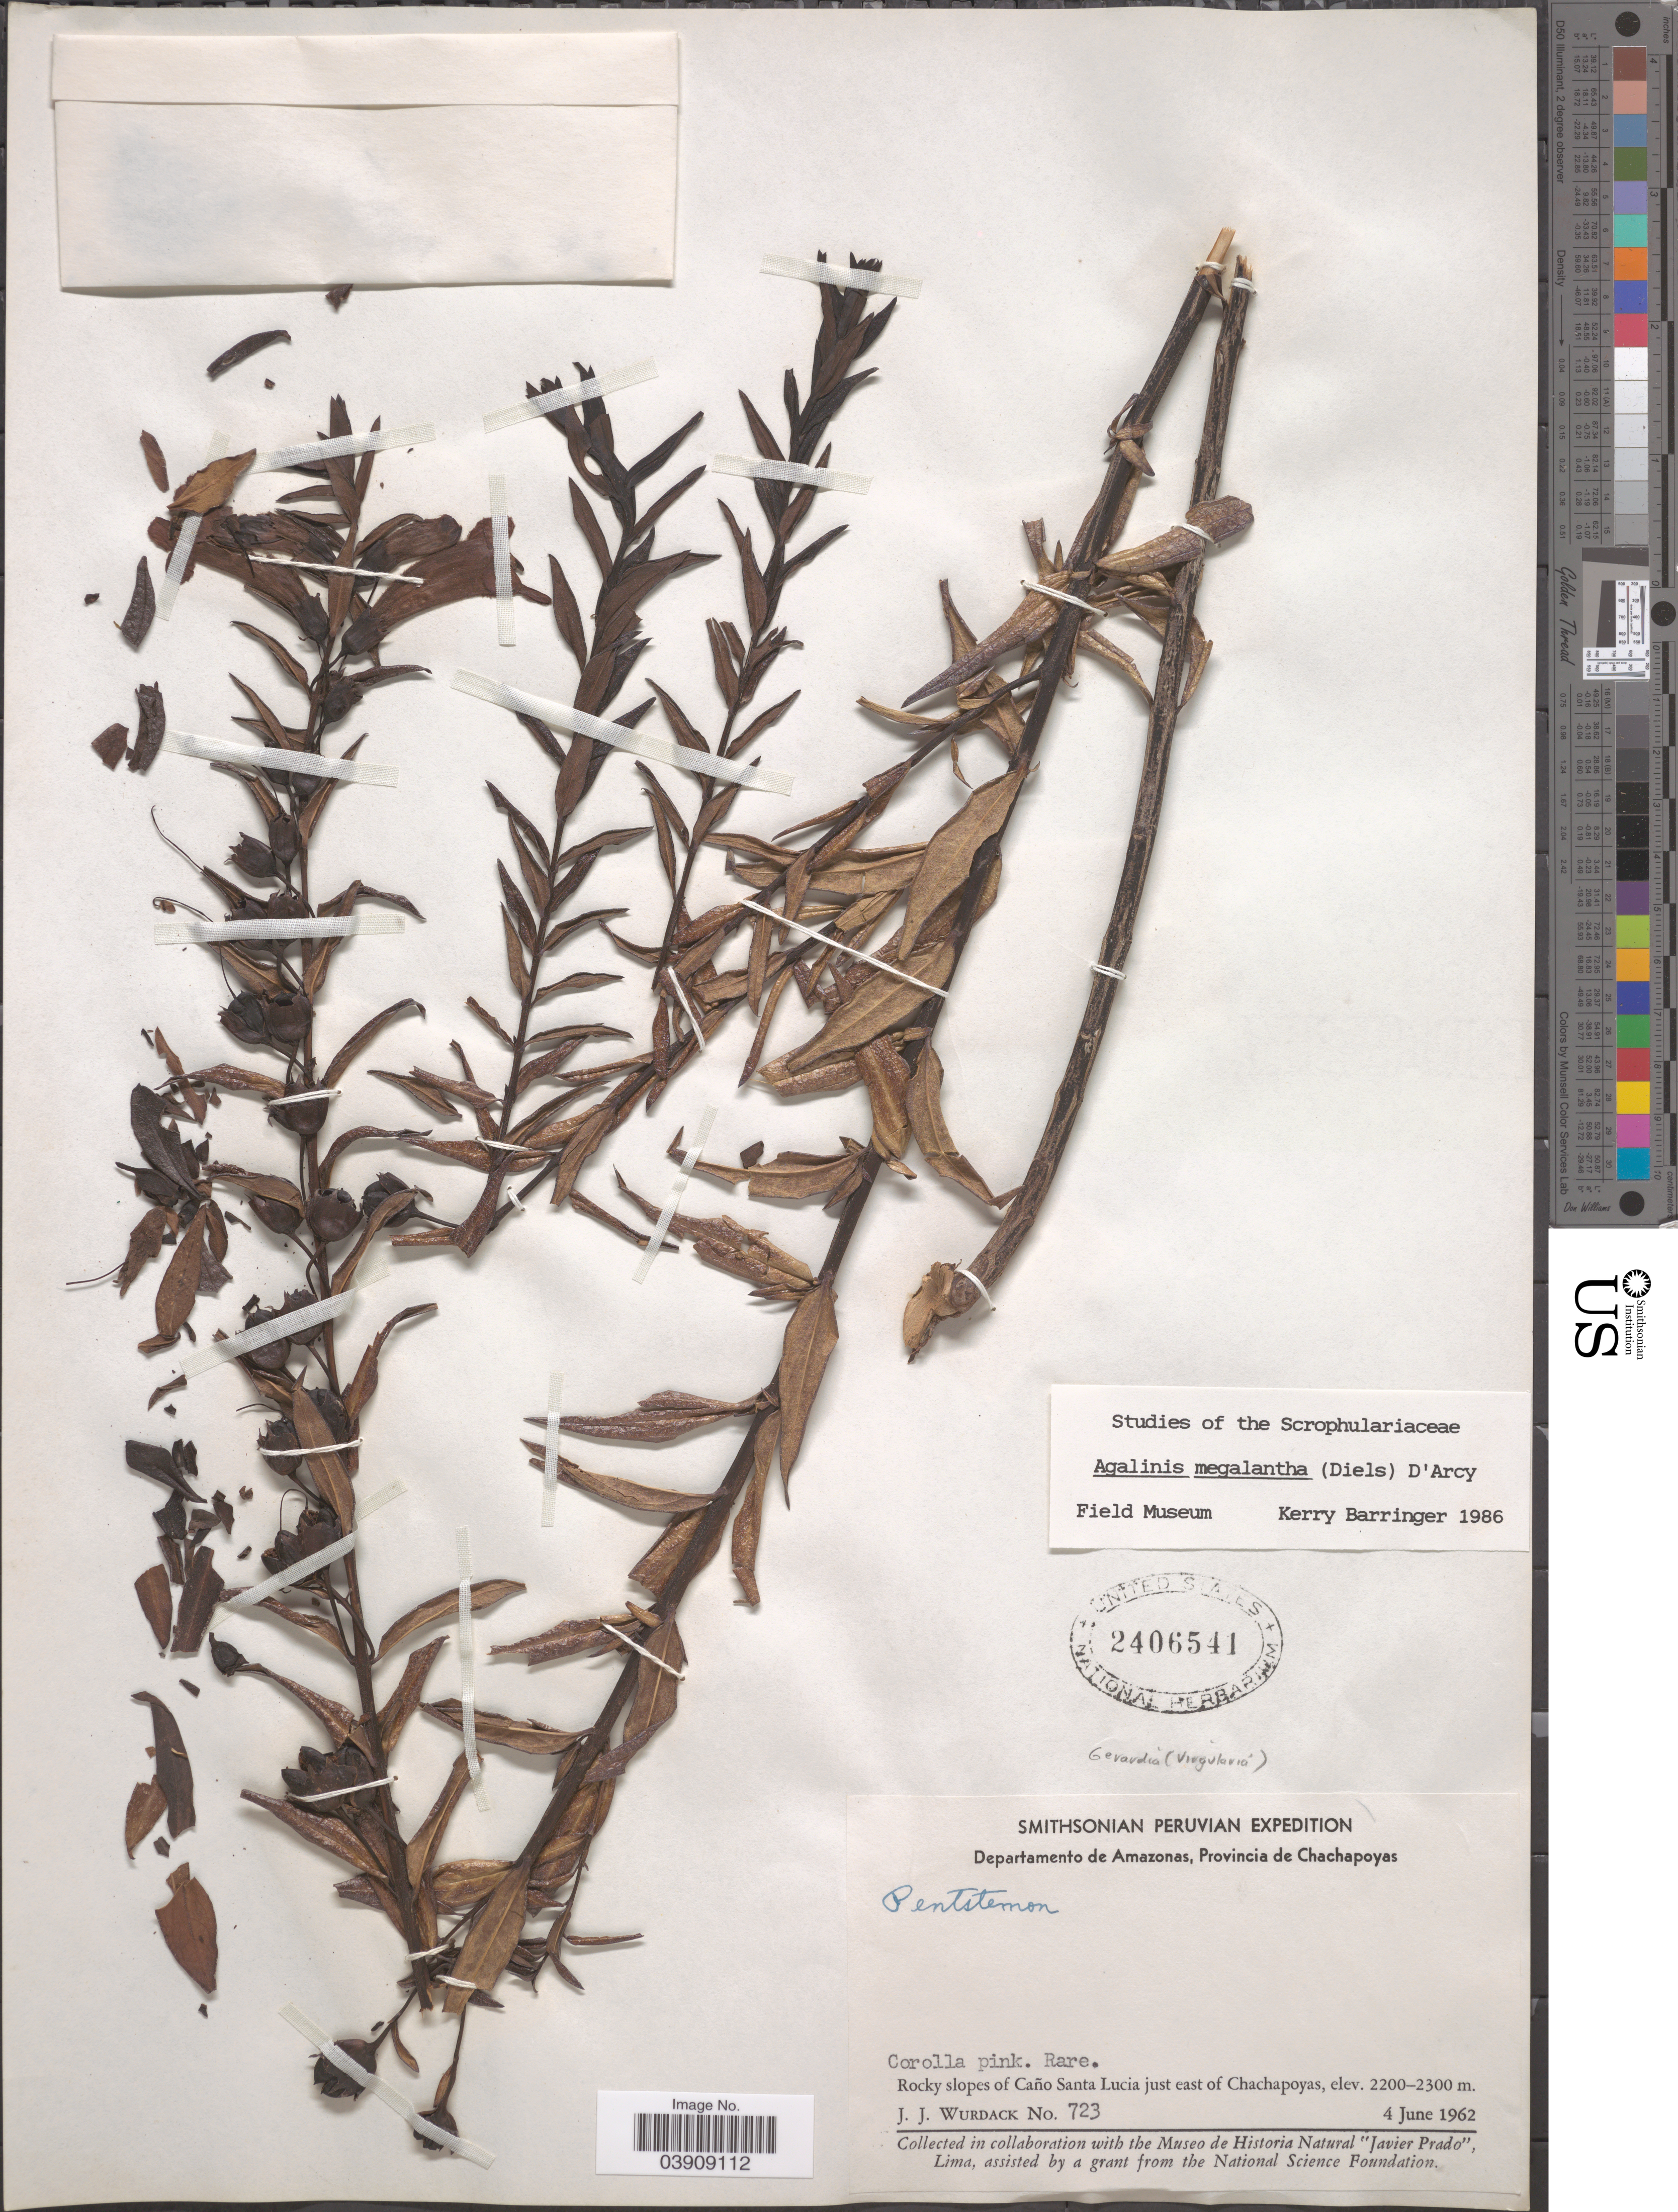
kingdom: Plantae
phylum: Tracheophyta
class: Magnoliopsida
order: Lamiales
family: Orobanchaceae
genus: Agalinis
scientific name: Agalinis megalantha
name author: (Diels) D'Arcy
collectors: J. J. Wurdack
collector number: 723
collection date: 1962-06-04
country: Peru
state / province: Amazonas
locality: Departamento de Amazonas, Provincia de Chachapoyas. Rocky slopes of Caño Santa Lucia just east of Chachapoyas.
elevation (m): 2200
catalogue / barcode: US 2406541